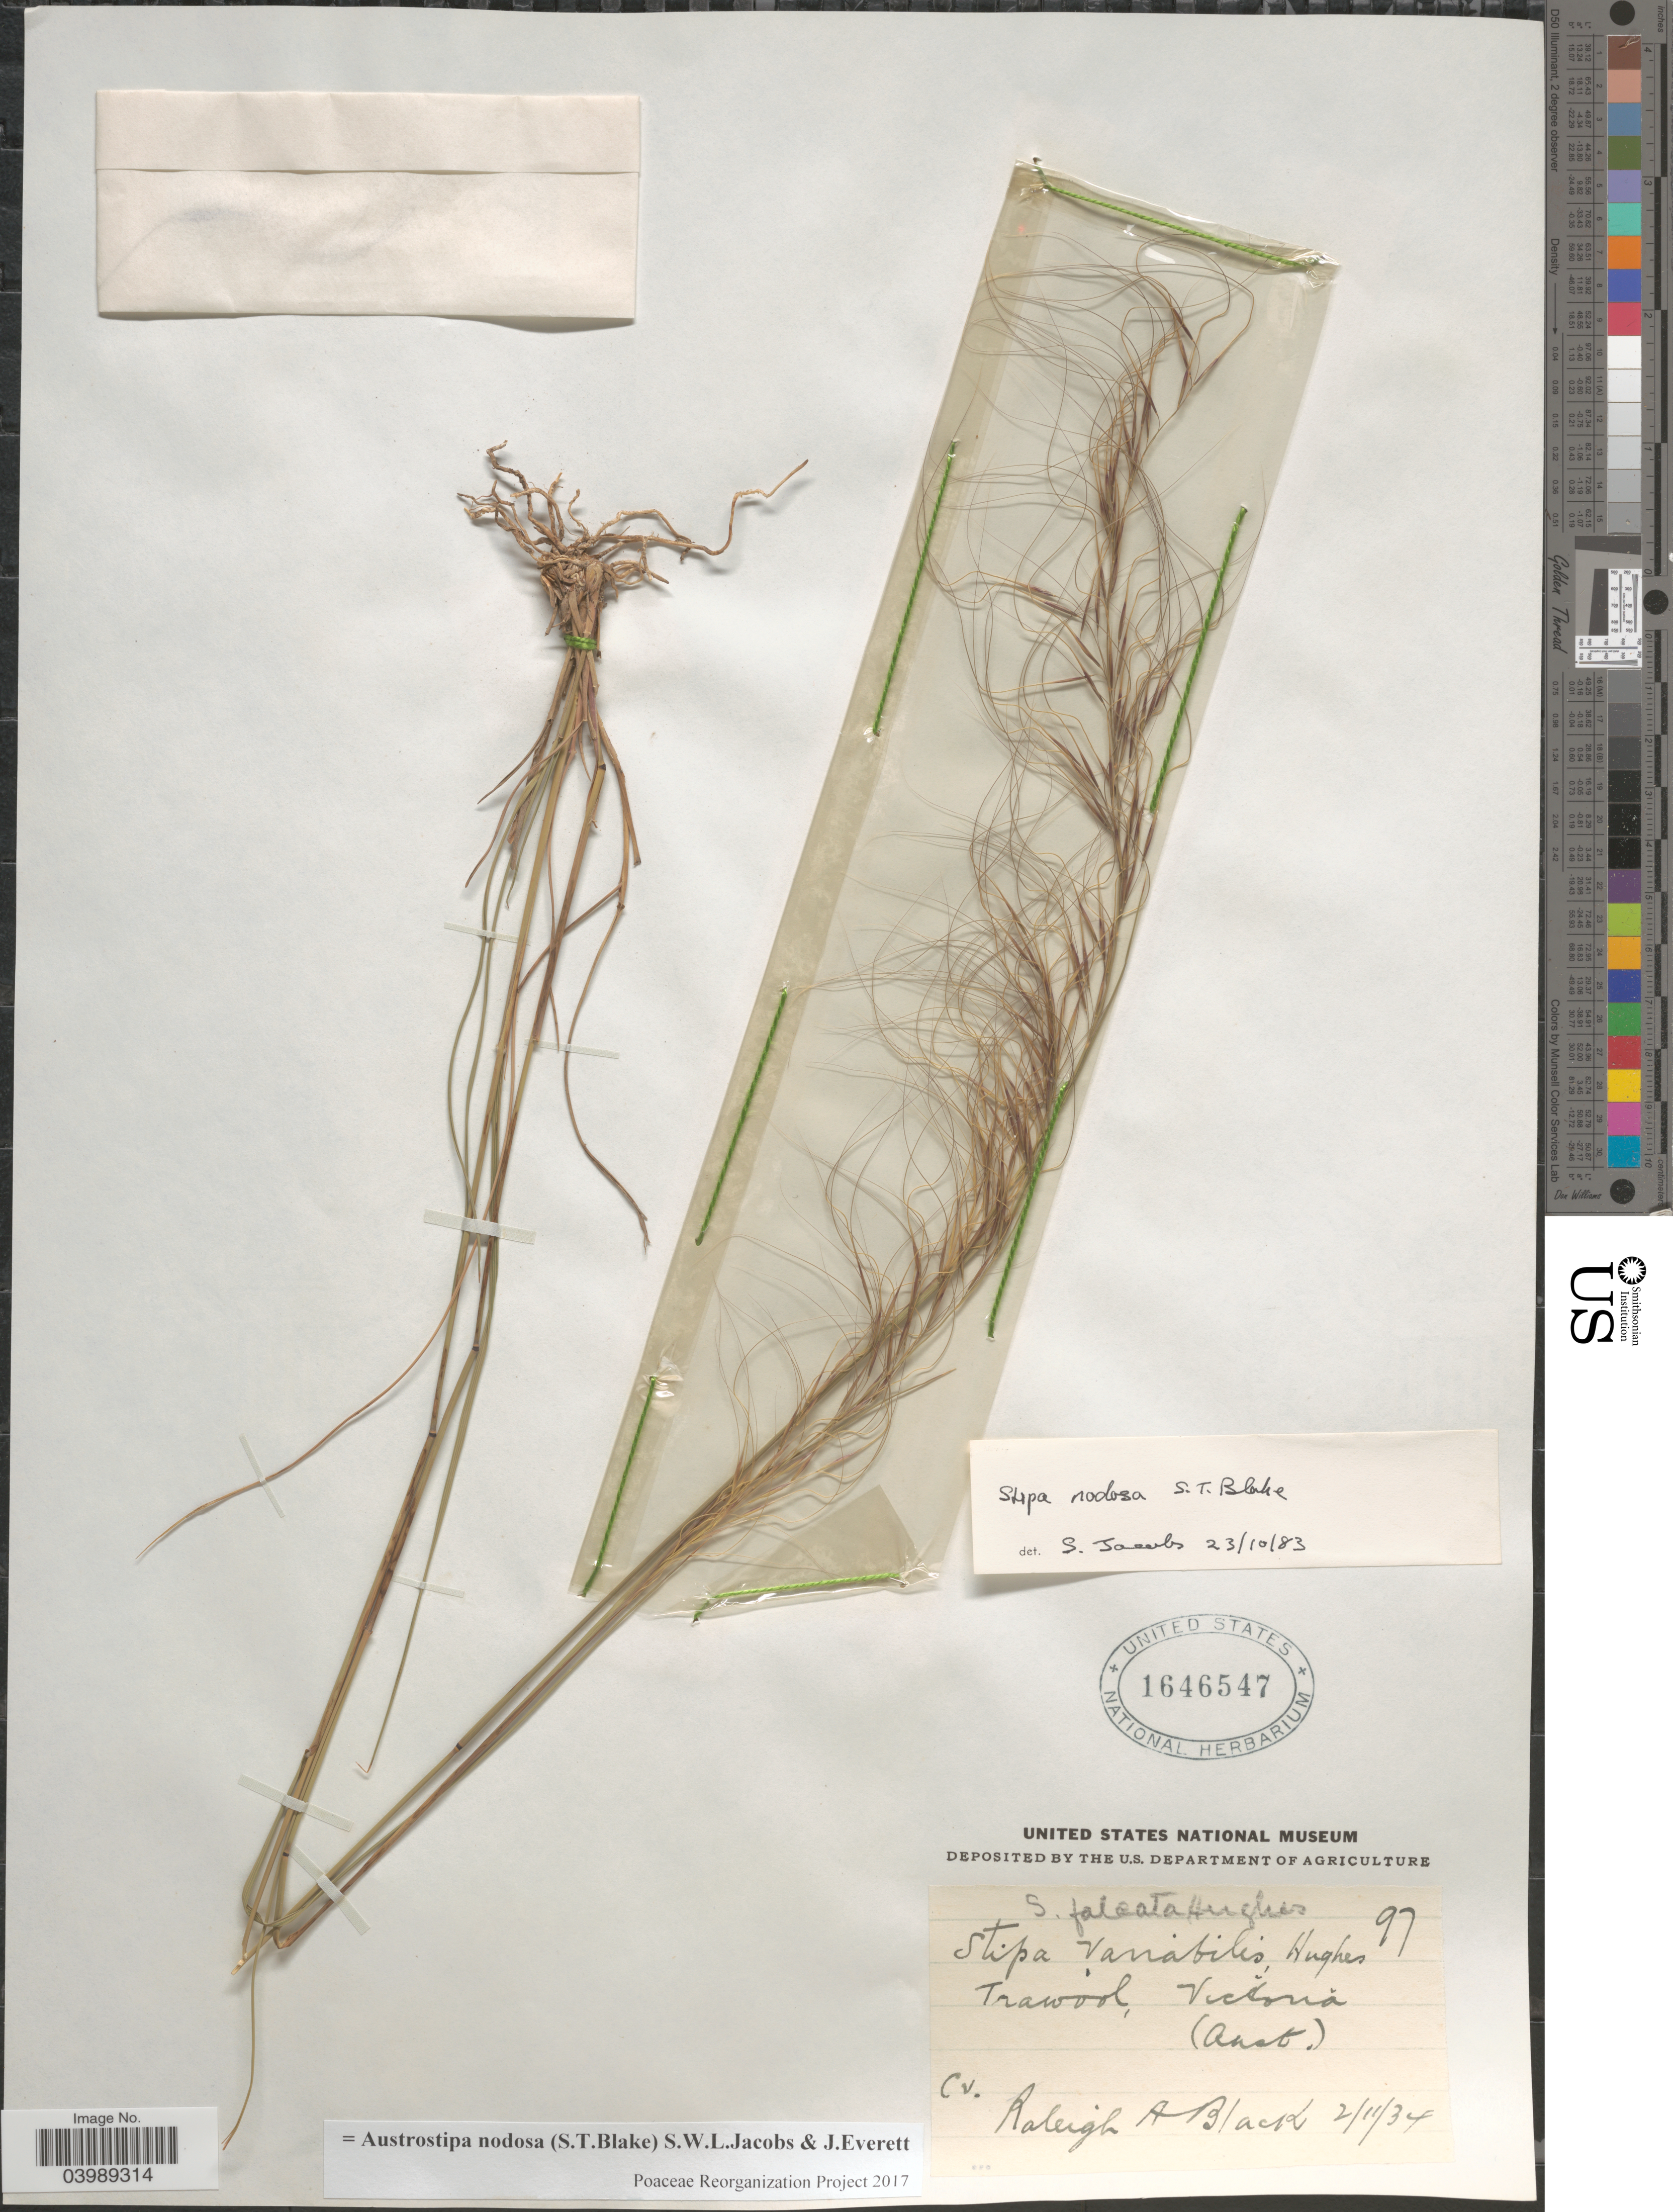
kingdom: Plantae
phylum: Tracheophyta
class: Liliopsida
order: Poales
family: Poaceae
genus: Austrostipa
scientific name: Austrostipa nodosa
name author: (S.T. Blake) S.W.L. Jacobs & J. Everett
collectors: R. A. Black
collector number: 97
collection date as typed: Transcribed d/m/y: 2/11/34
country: Australia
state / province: Victoria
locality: Trawool, Victoria.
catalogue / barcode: US 1646547